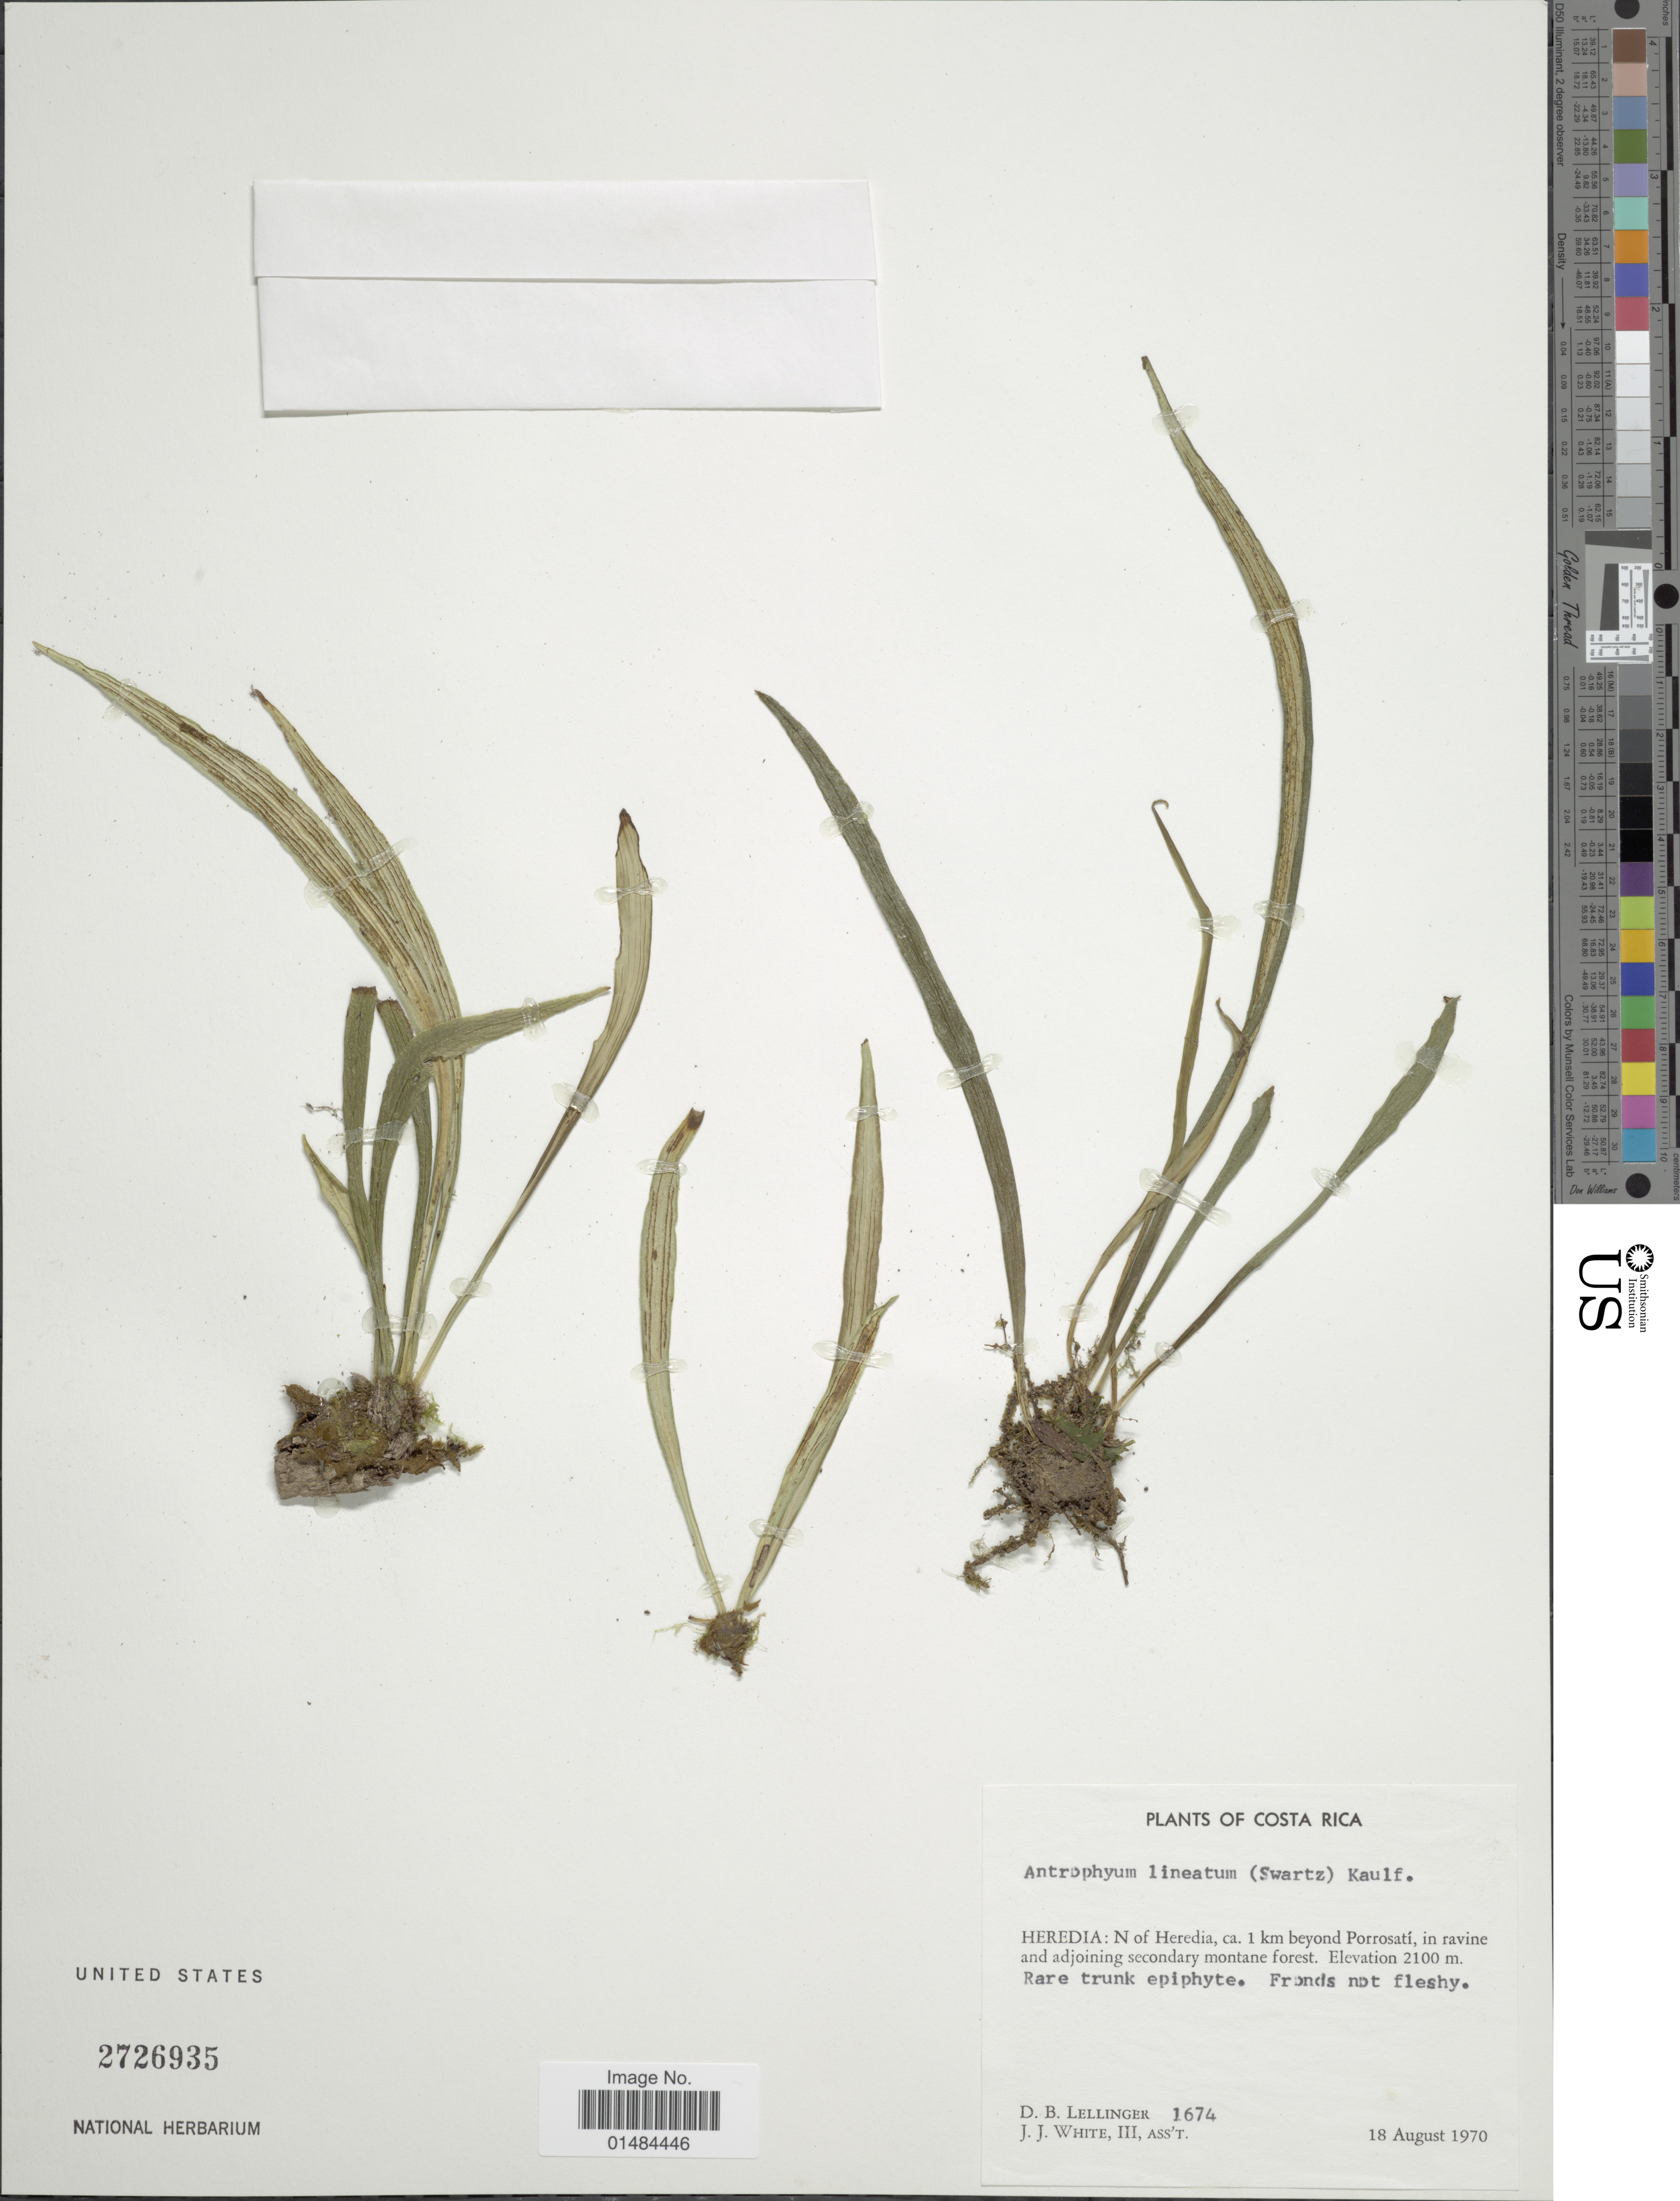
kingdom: Plantae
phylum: Tracheophyta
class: Polypodiopsida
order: Polypodiales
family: Pteridaceae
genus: Polytaenium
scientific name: Polytaenium lineatum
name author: (Sw.) J. Sm.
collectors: D. B. Lellinger & J. J. White III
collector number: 1674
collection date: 1970-08-18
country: Costa Rica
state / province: Heredia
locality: Costa Rica, N of Heredia, ca. 1 km beyond Porrosatí, in ravine and adjoining secondary montane forest.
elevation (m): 2100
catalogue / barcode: US 2726935